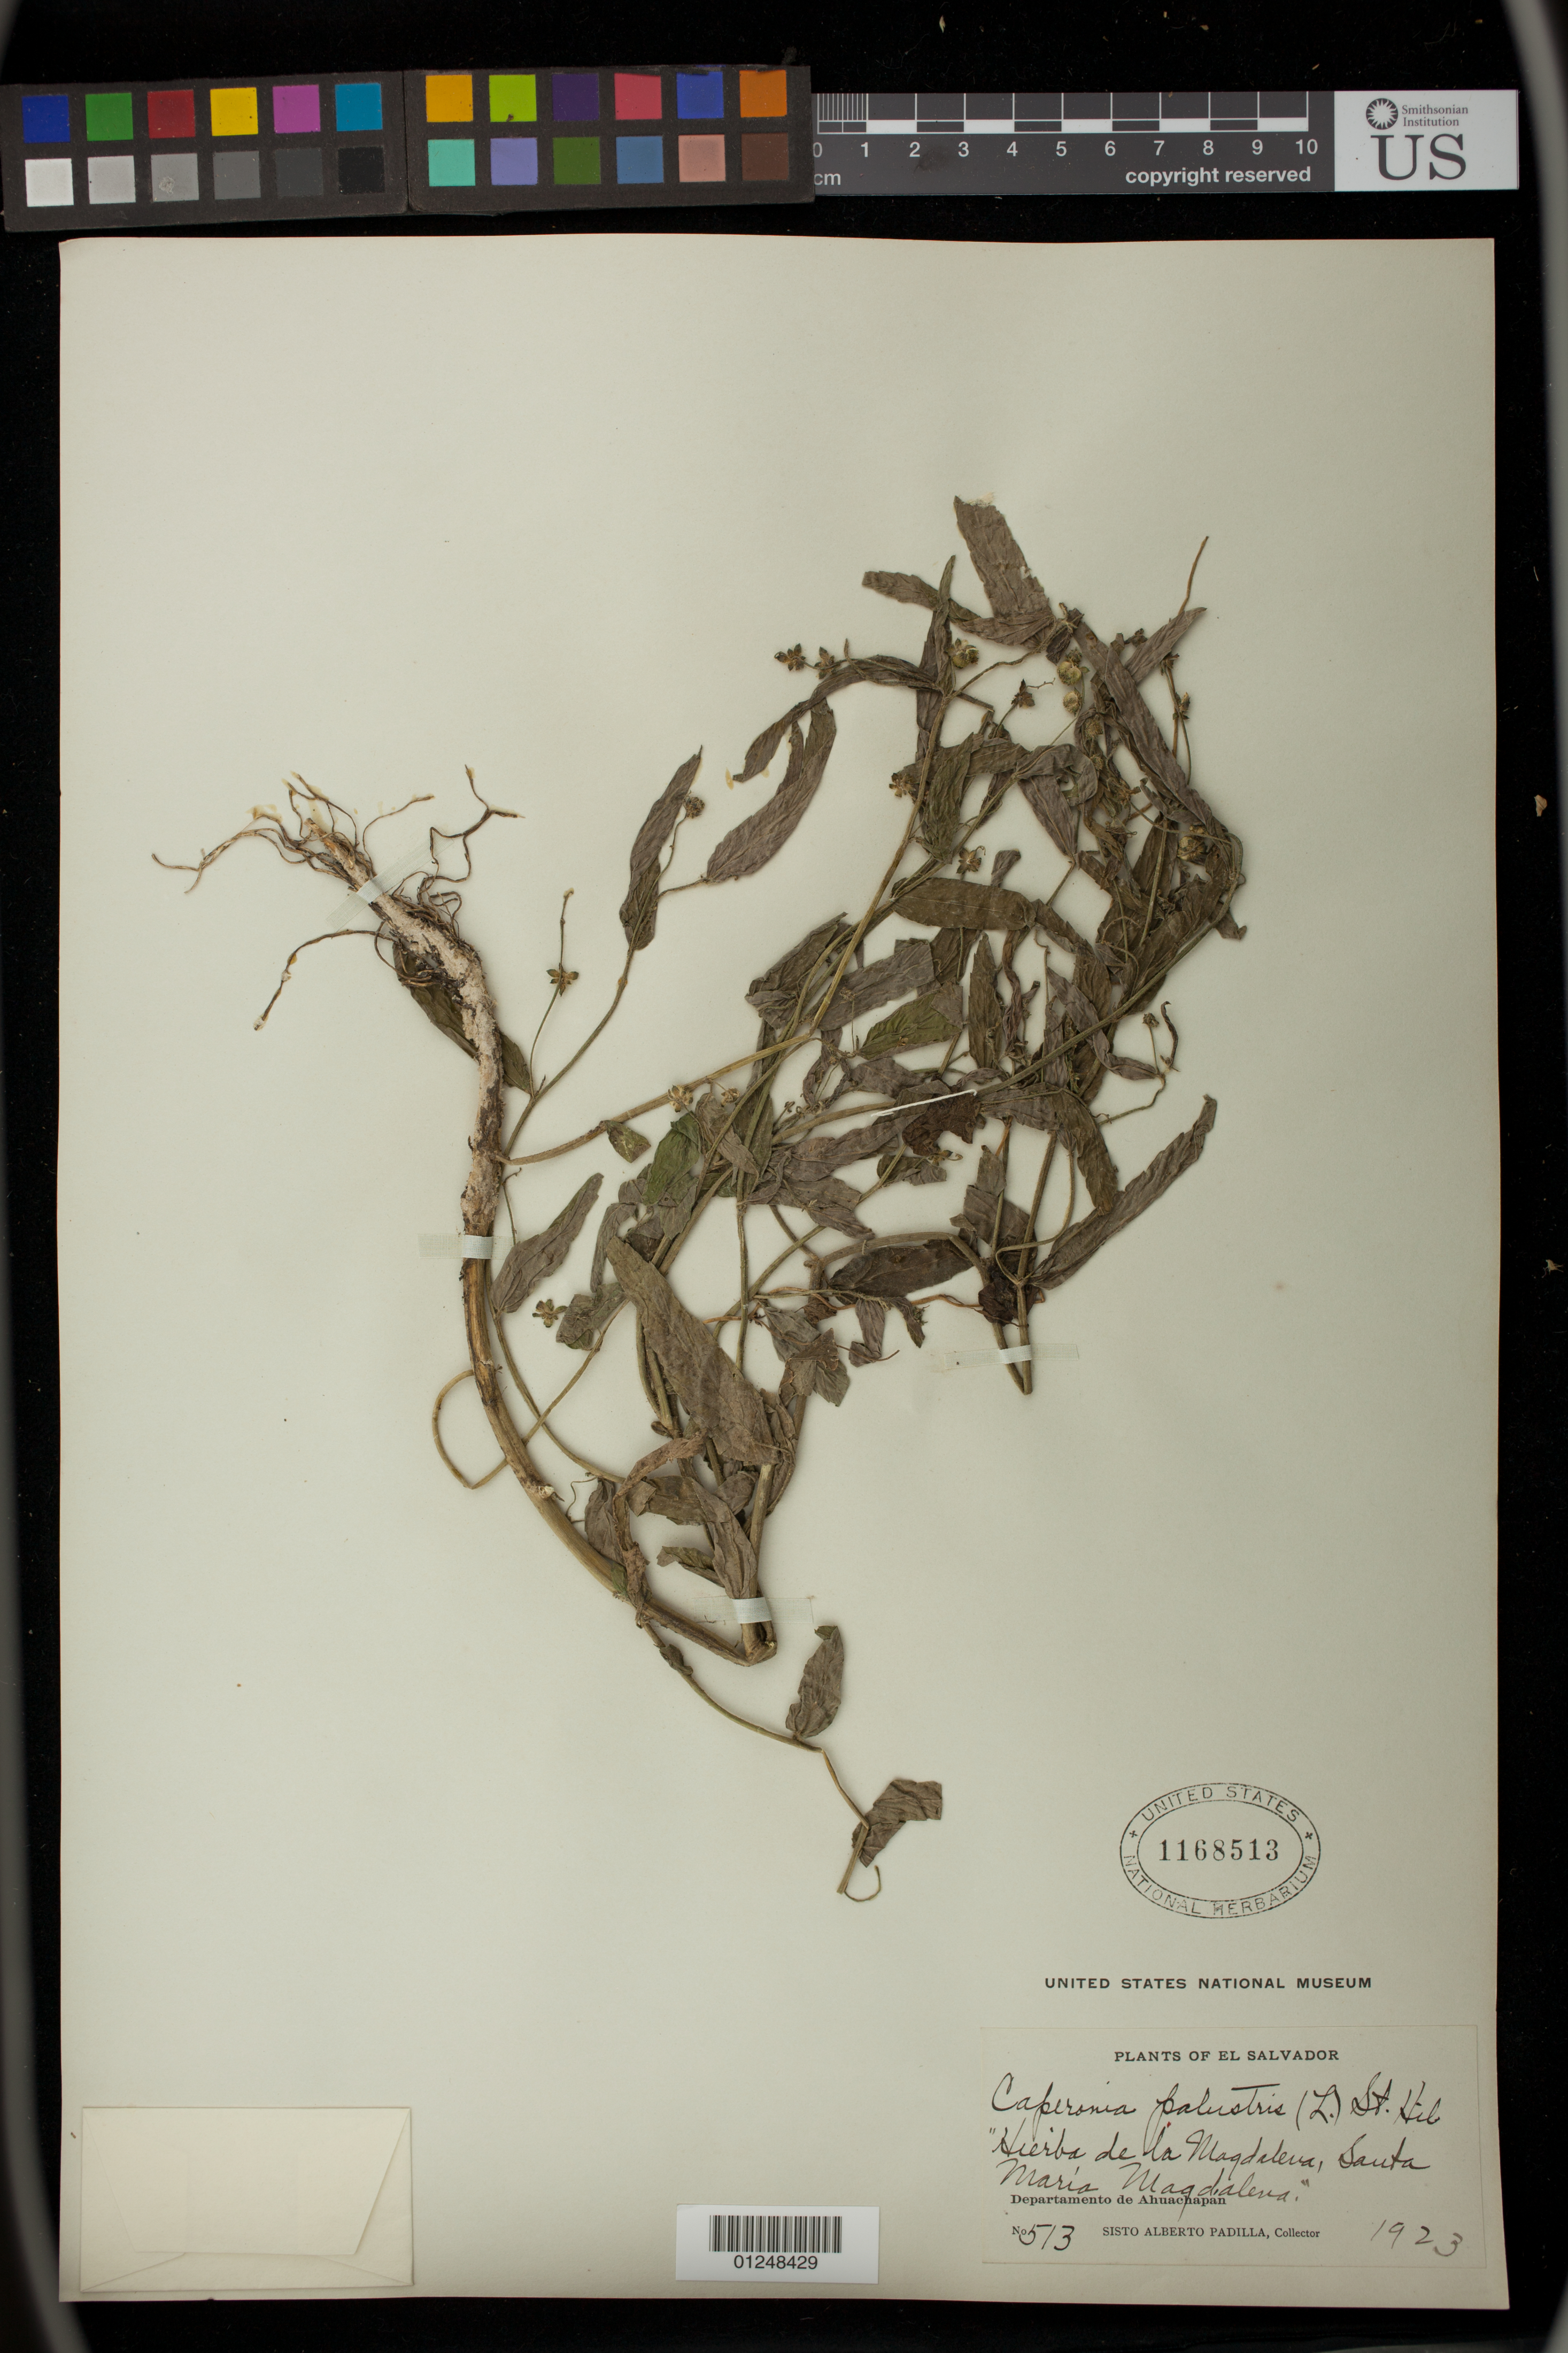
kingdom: Plantae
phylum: Tracheophyta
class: Magnoliopsida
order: Malpighiales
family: Euphorbiaceae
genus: Caperonia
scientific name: Caperonia palustris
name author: (L.) A. St.-Hil.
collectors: S. A. Padilla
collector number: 513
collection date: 1923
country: El Salvador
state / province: Ahuachapan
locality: Santa Maria Magdalena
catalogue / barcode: US 1168513